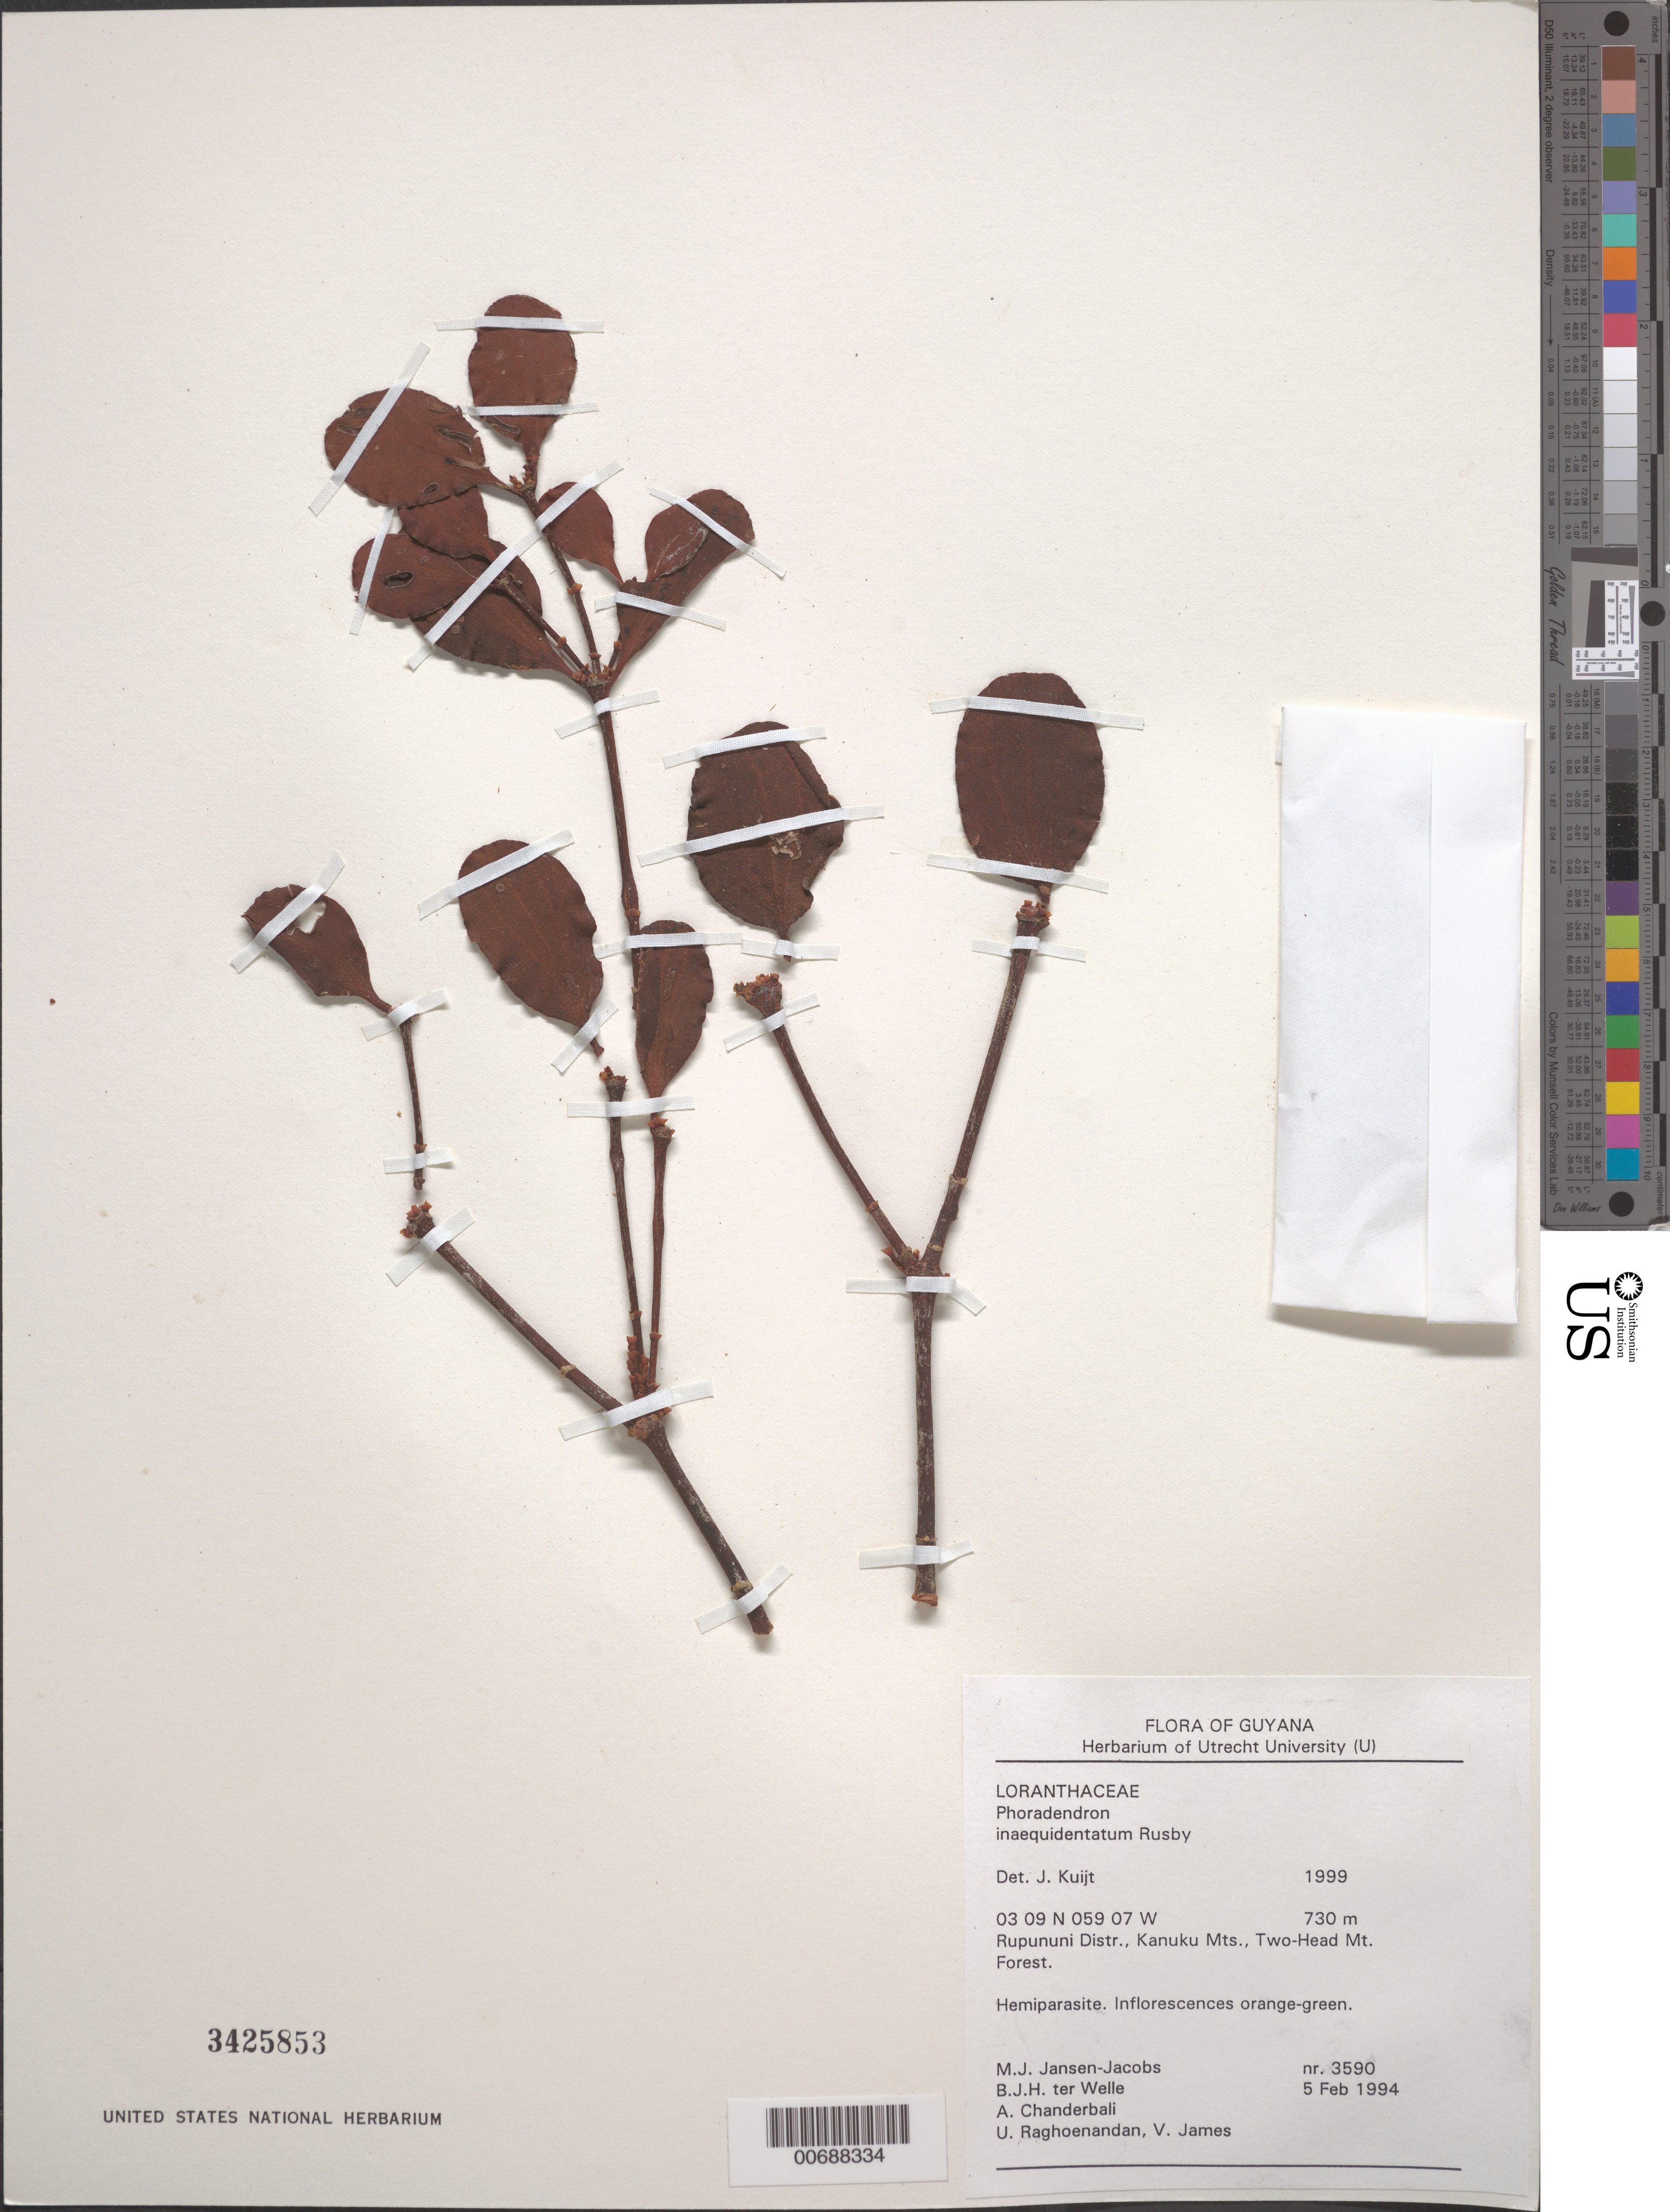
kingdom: Plantae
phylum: Tracheophyta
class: Magnoliopsida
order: Santalales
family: Viscaceae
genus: Phoradendron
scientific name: Phoradendron inaequidentatum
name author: Rusby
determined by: Kuijt, Job, (CANADA)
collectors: M. J. Jansen-Jacobs, B. Welle, A. S. Chanderbali, U. Raghoenandan & V. James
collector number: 3590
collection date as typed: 5-Feb-94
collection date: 1994-02-05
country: Guyana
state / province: U. Takutu-U. Essequibo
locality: Two-Head Mt., Kanuku Mts.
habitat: Forest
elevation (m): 730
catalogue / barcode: US 3425853